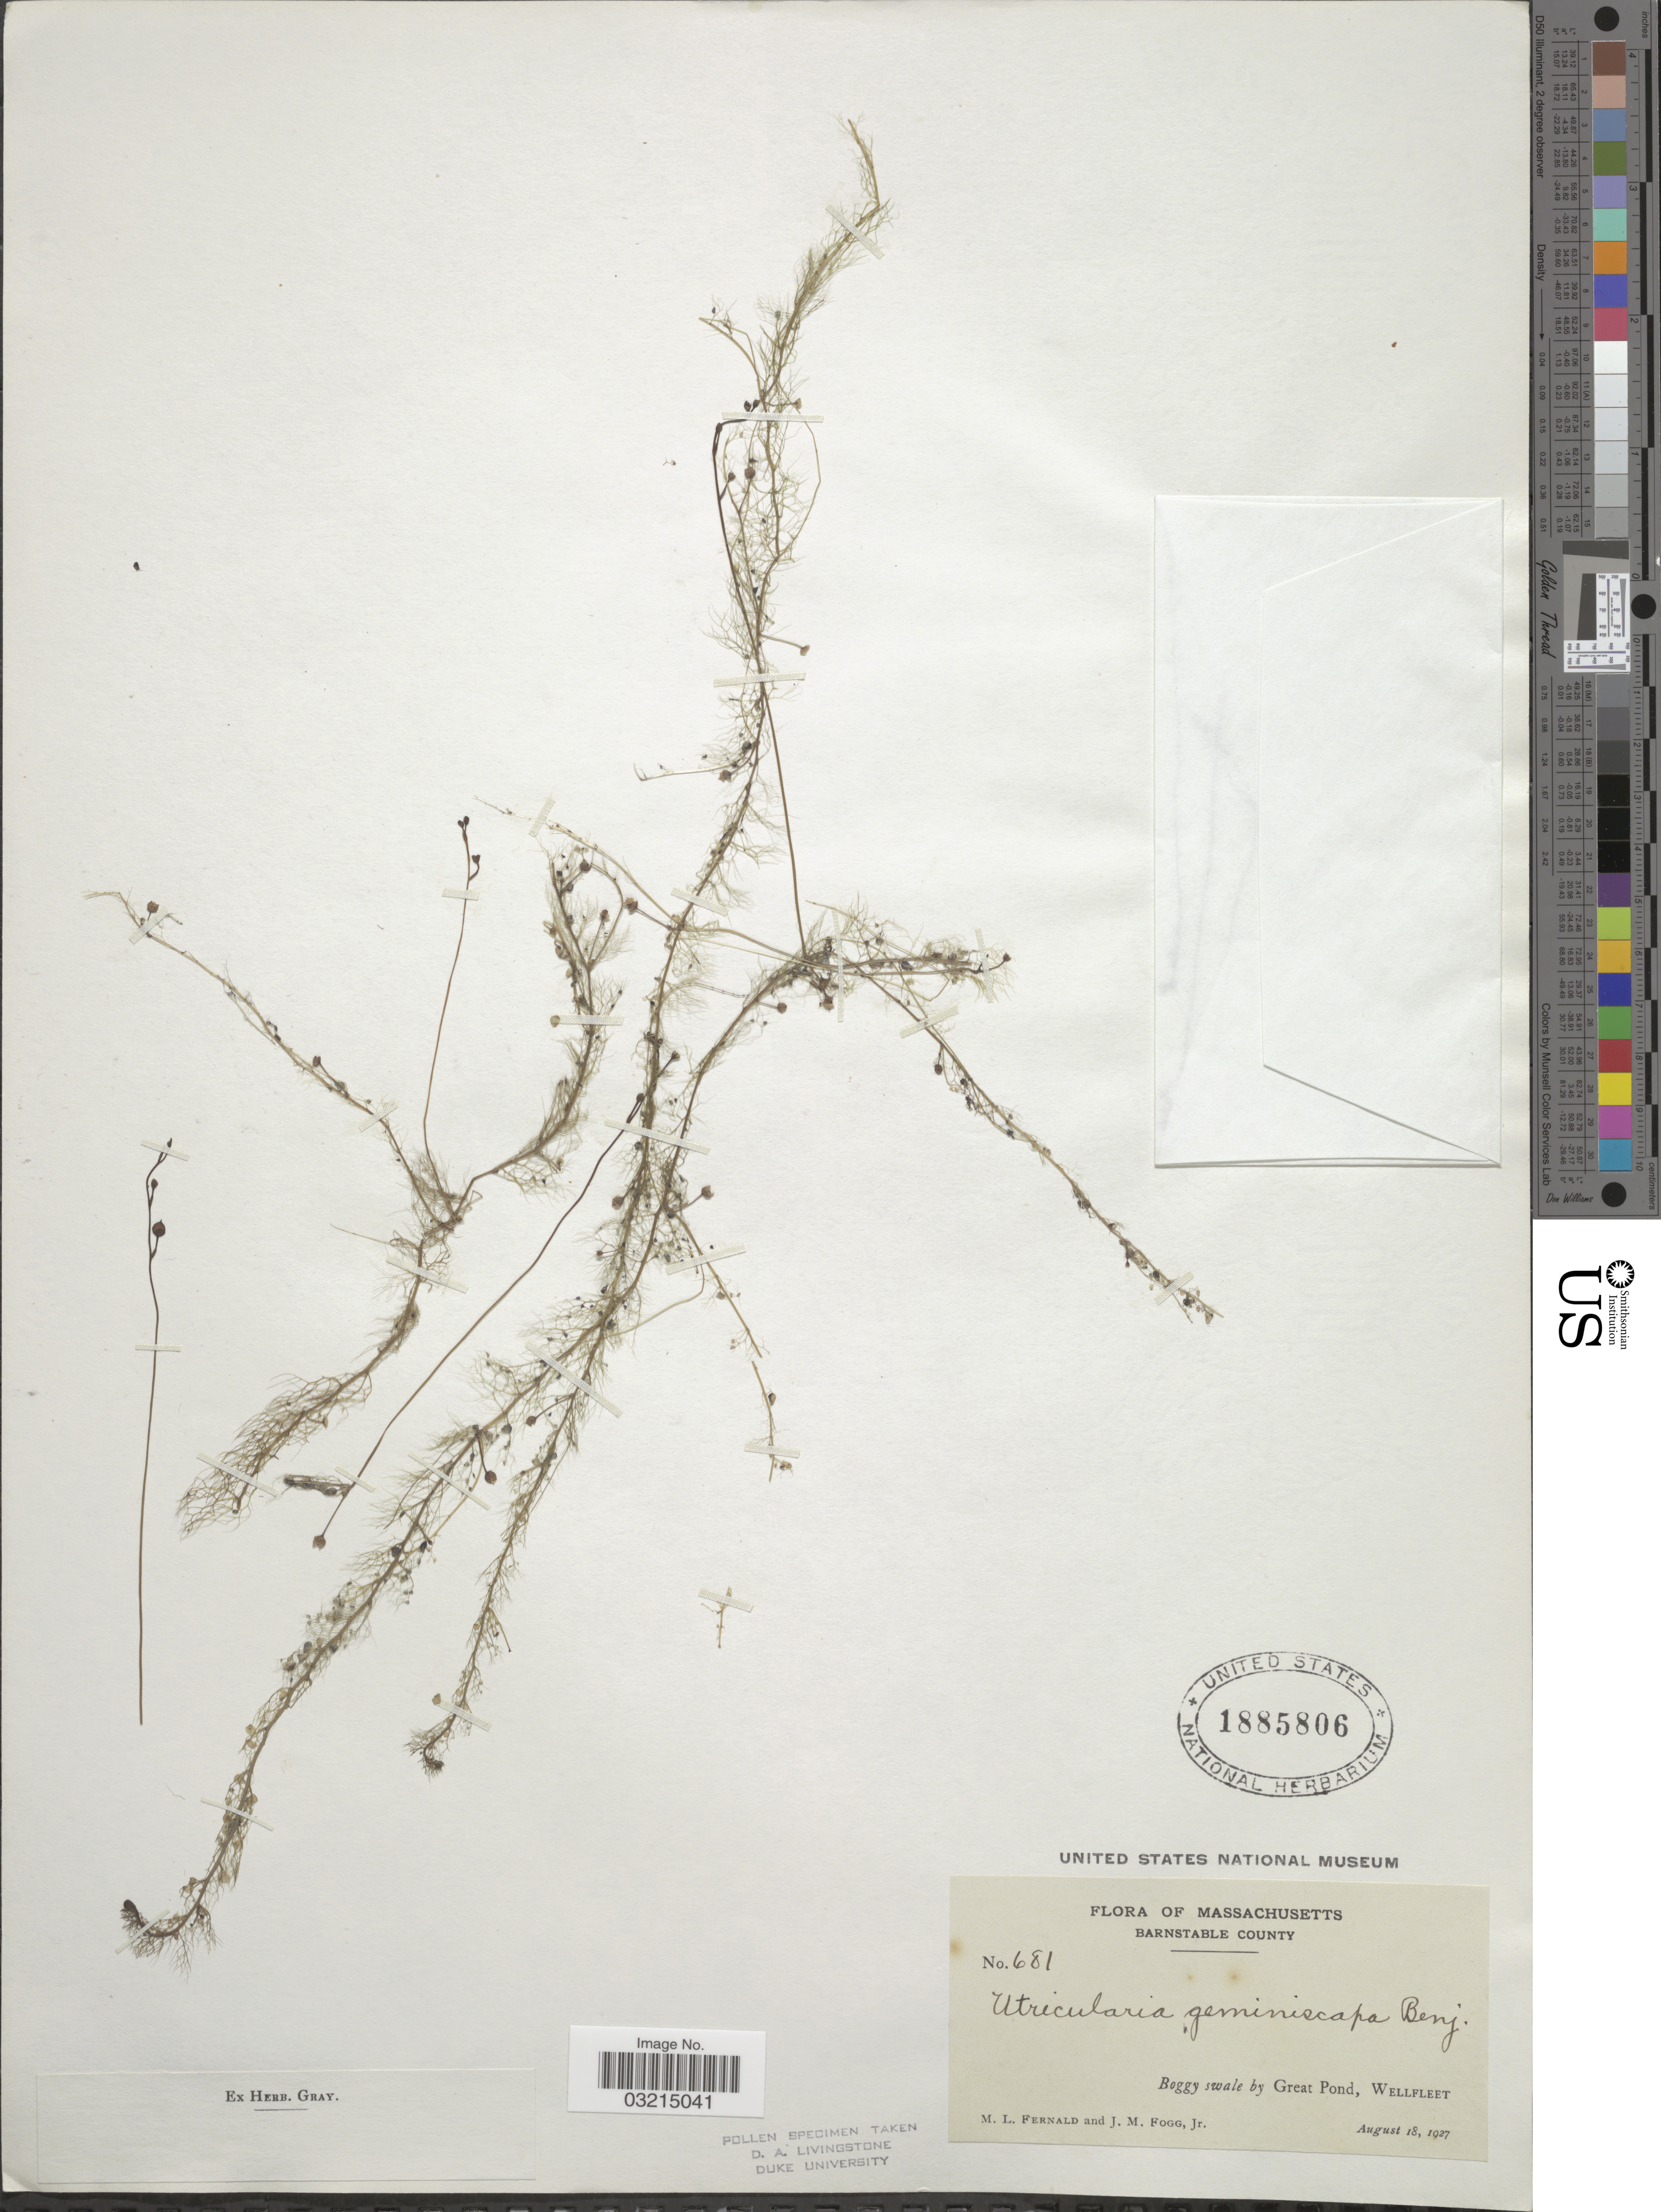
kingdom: Plantae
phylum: Tracheophyta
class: Magnoliopsida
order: Lamiales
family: Lentibulariaceae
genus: Utricularia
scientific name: Utricularia geminiscapa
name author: Benj.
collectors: M. L. Fernald & J. Fogg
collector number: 681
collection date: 1927-08-18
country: United States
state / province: Massachusetts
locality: Barnstable County. Boggy swale by Great Pond, Wellfleet.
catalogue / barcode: US 1885806